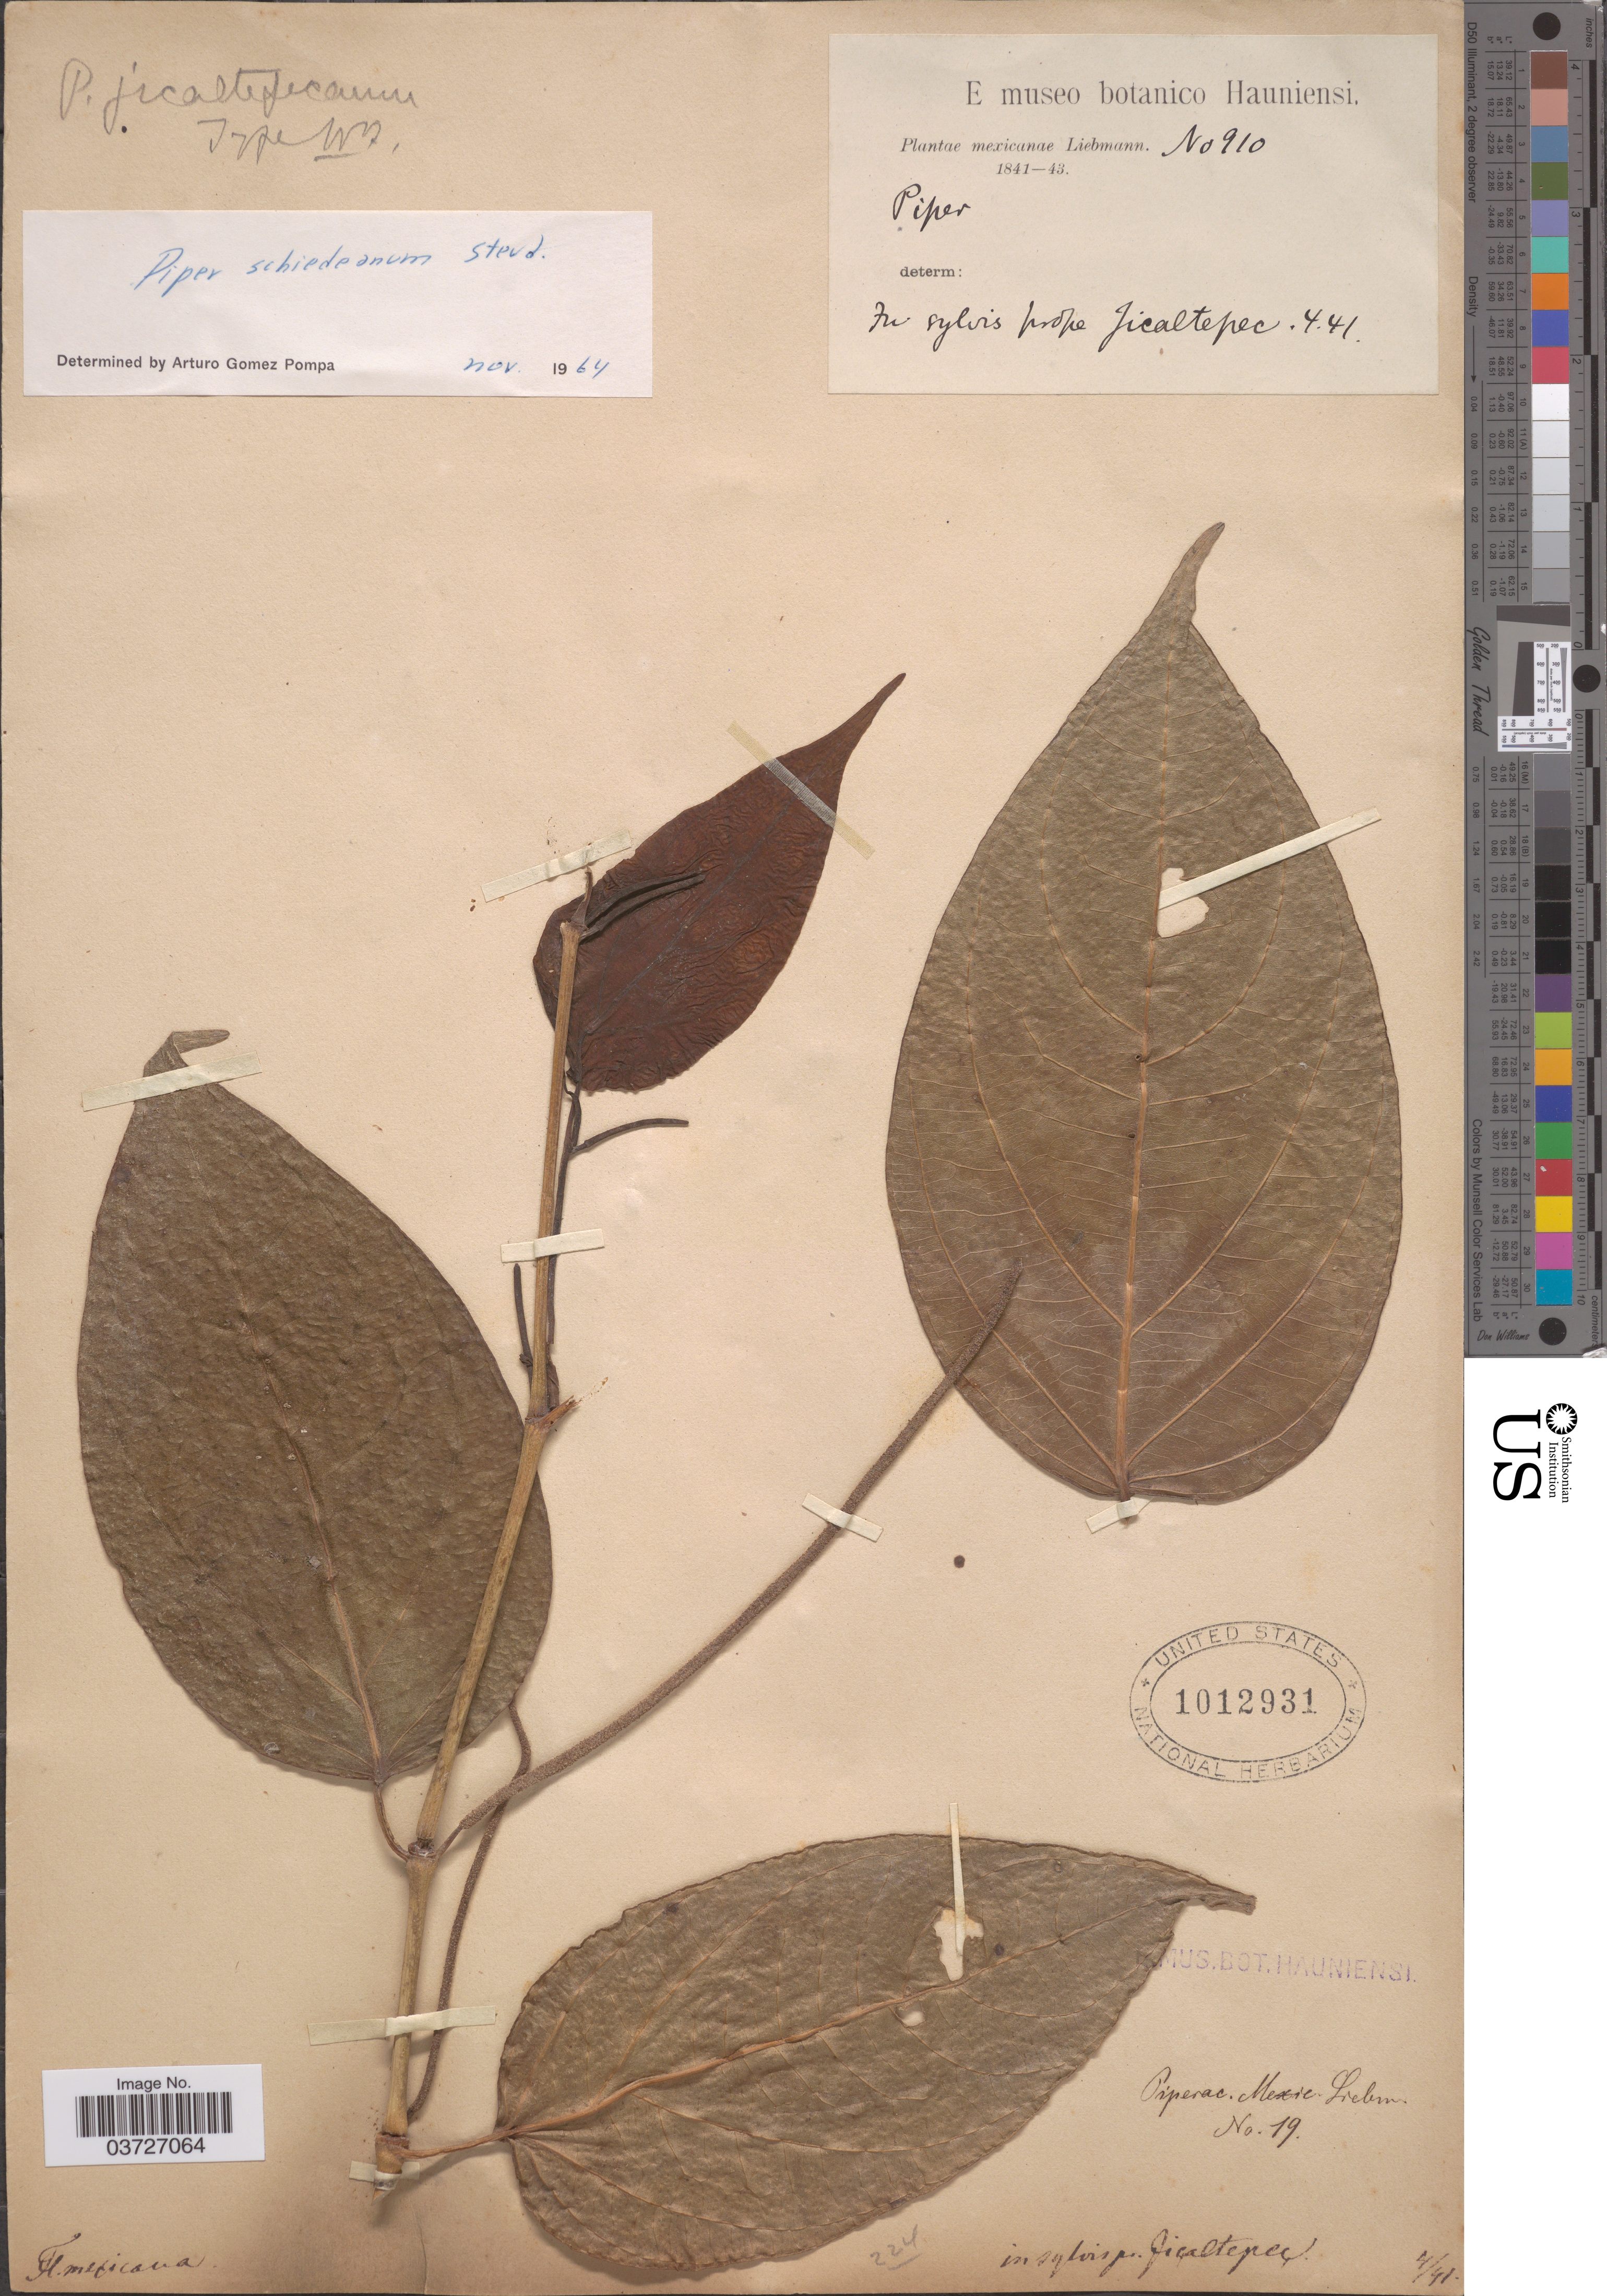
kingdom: Plantae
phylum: Tracheophyta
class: Magnoliopsida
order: Piperales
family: Piperaceae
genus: Piper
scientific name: Piper schiedeanum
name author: Steud.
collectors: Liebmann, --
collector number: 910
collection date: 1841-04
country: Mexico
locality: In sylvis prope Jicaltepec.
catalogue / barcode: US 1012931